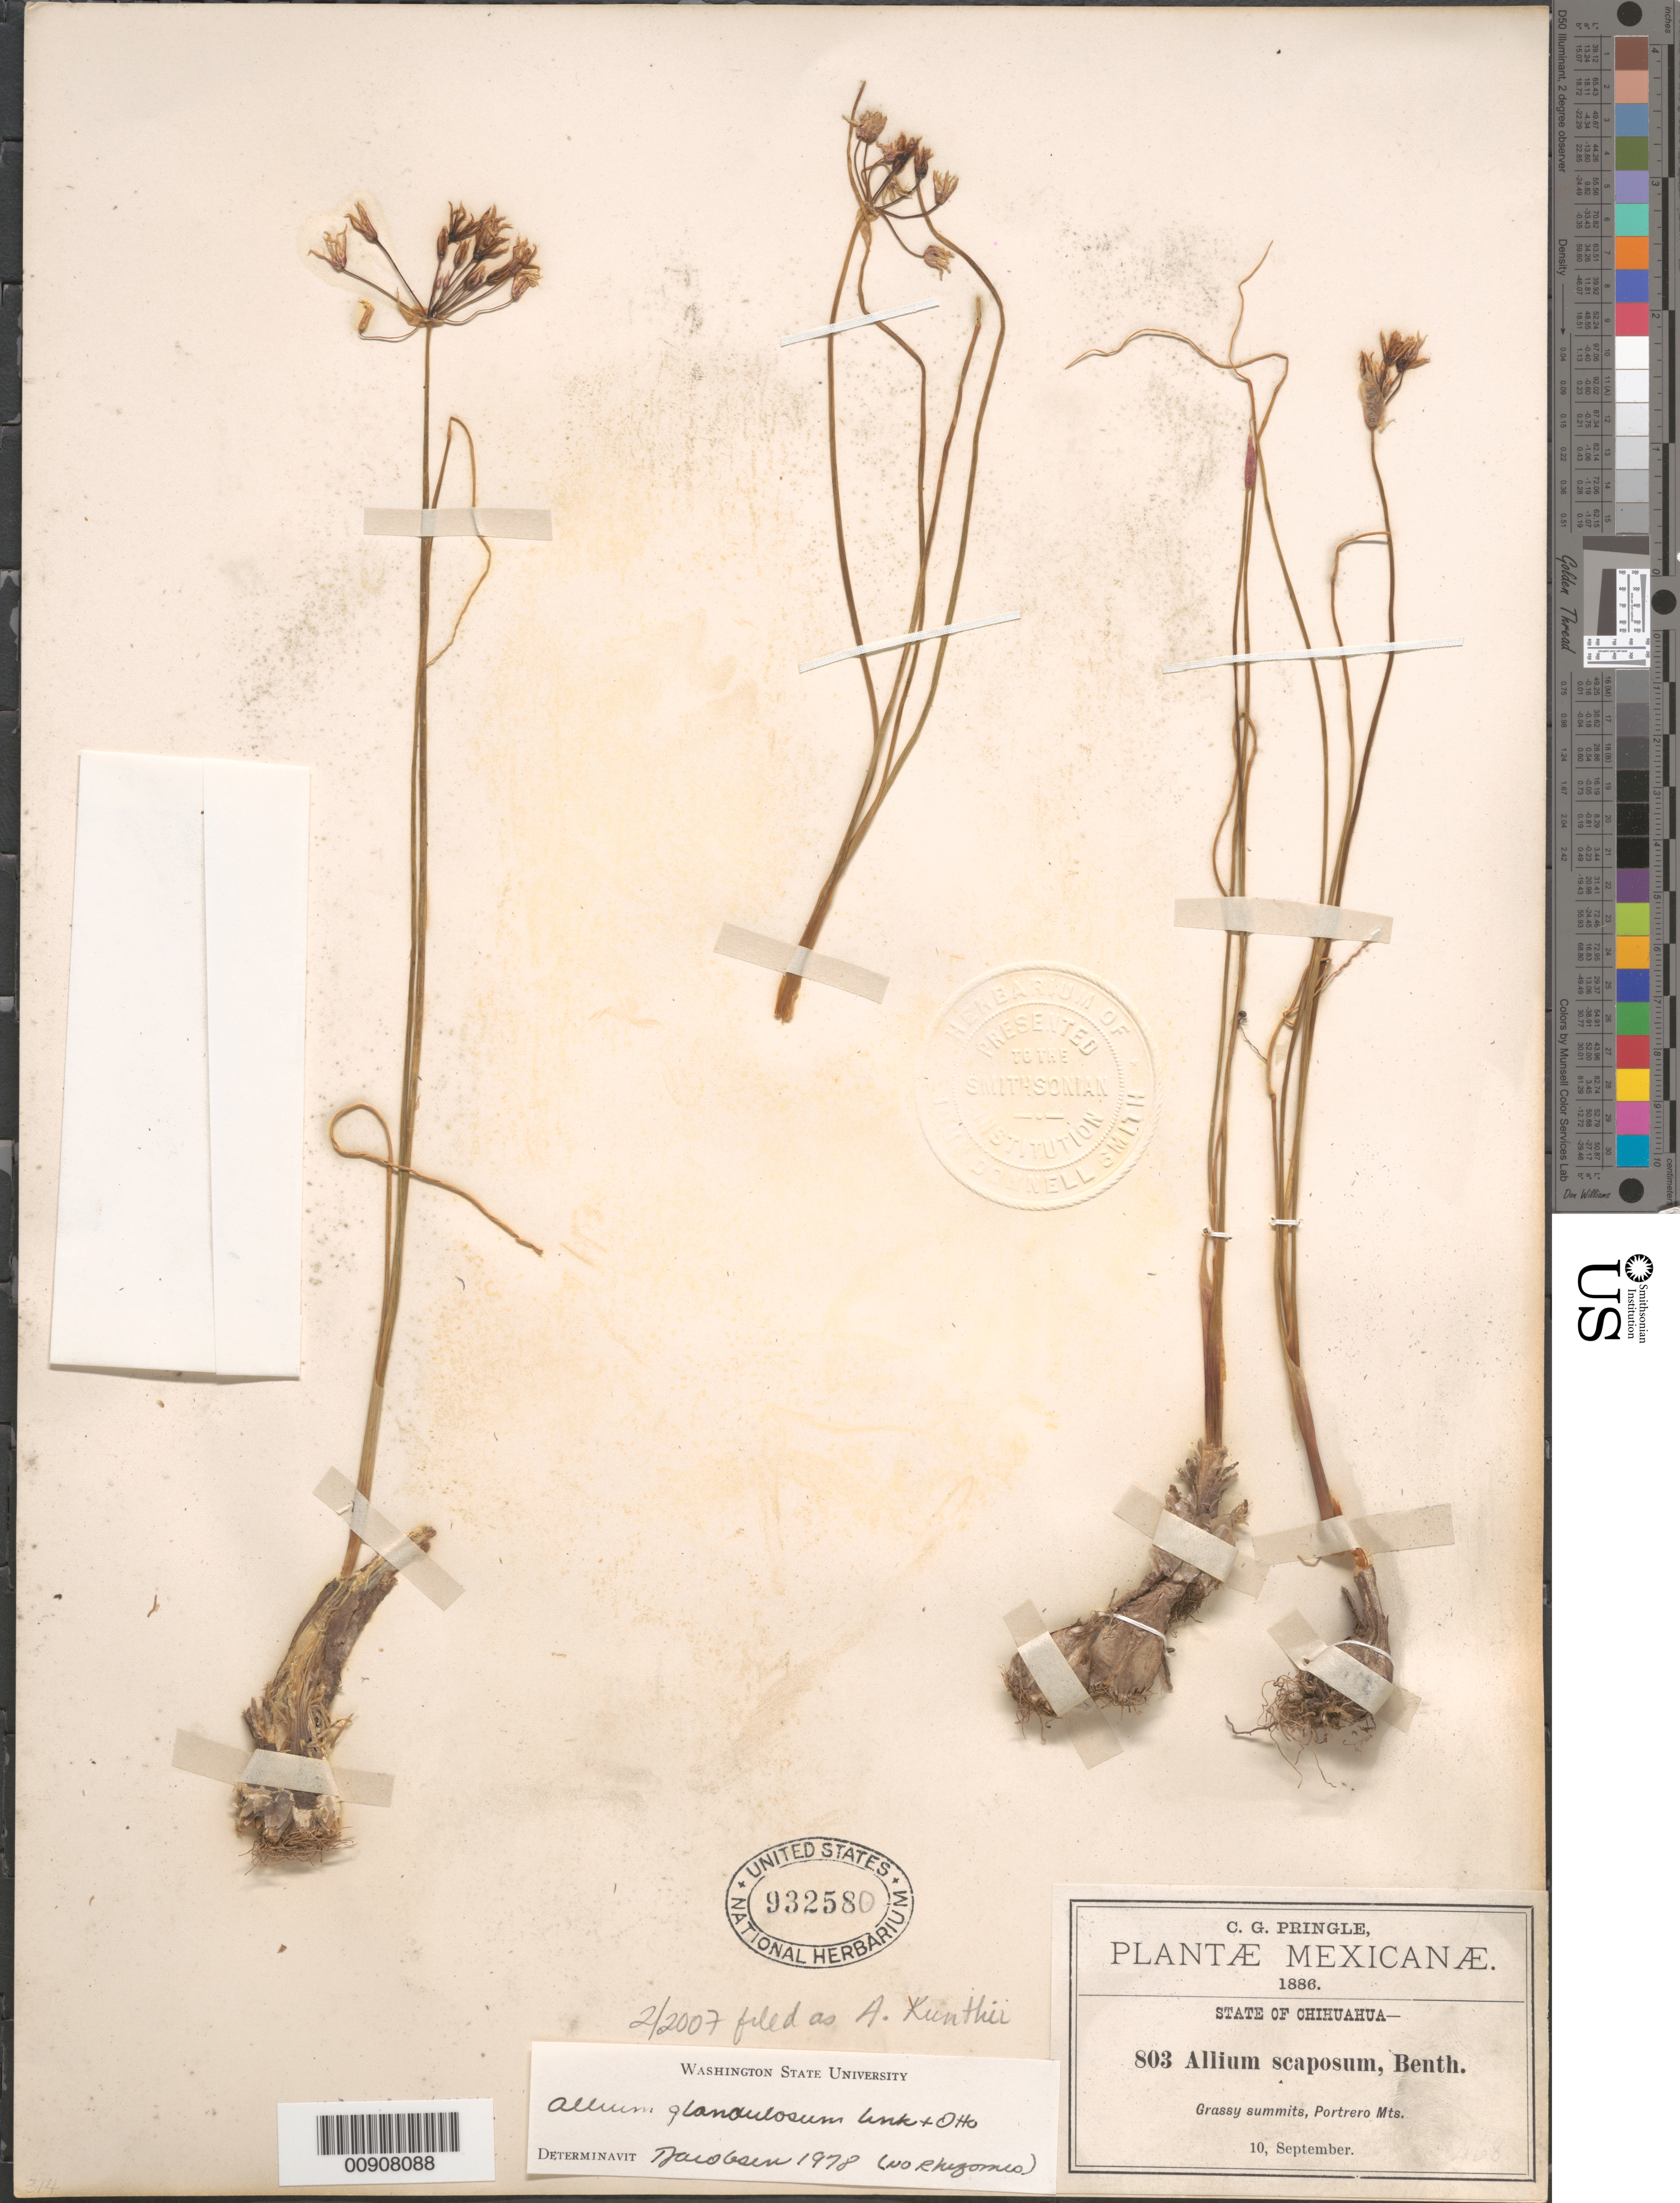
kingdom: Plantae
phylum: Tracheophyta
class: Liliopsida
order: Asparagales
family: Amaryllidaceae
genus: Allium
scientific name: Allium kunthii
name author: G. Don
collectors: C. G. Pringle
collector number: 803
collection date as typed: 10 Sep 1886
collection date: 1886-09-10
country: Mexico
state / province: Chihuahua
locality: Potrero Mts., State of Chihuahua.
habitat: Grassy summits.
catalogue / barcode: US 932580